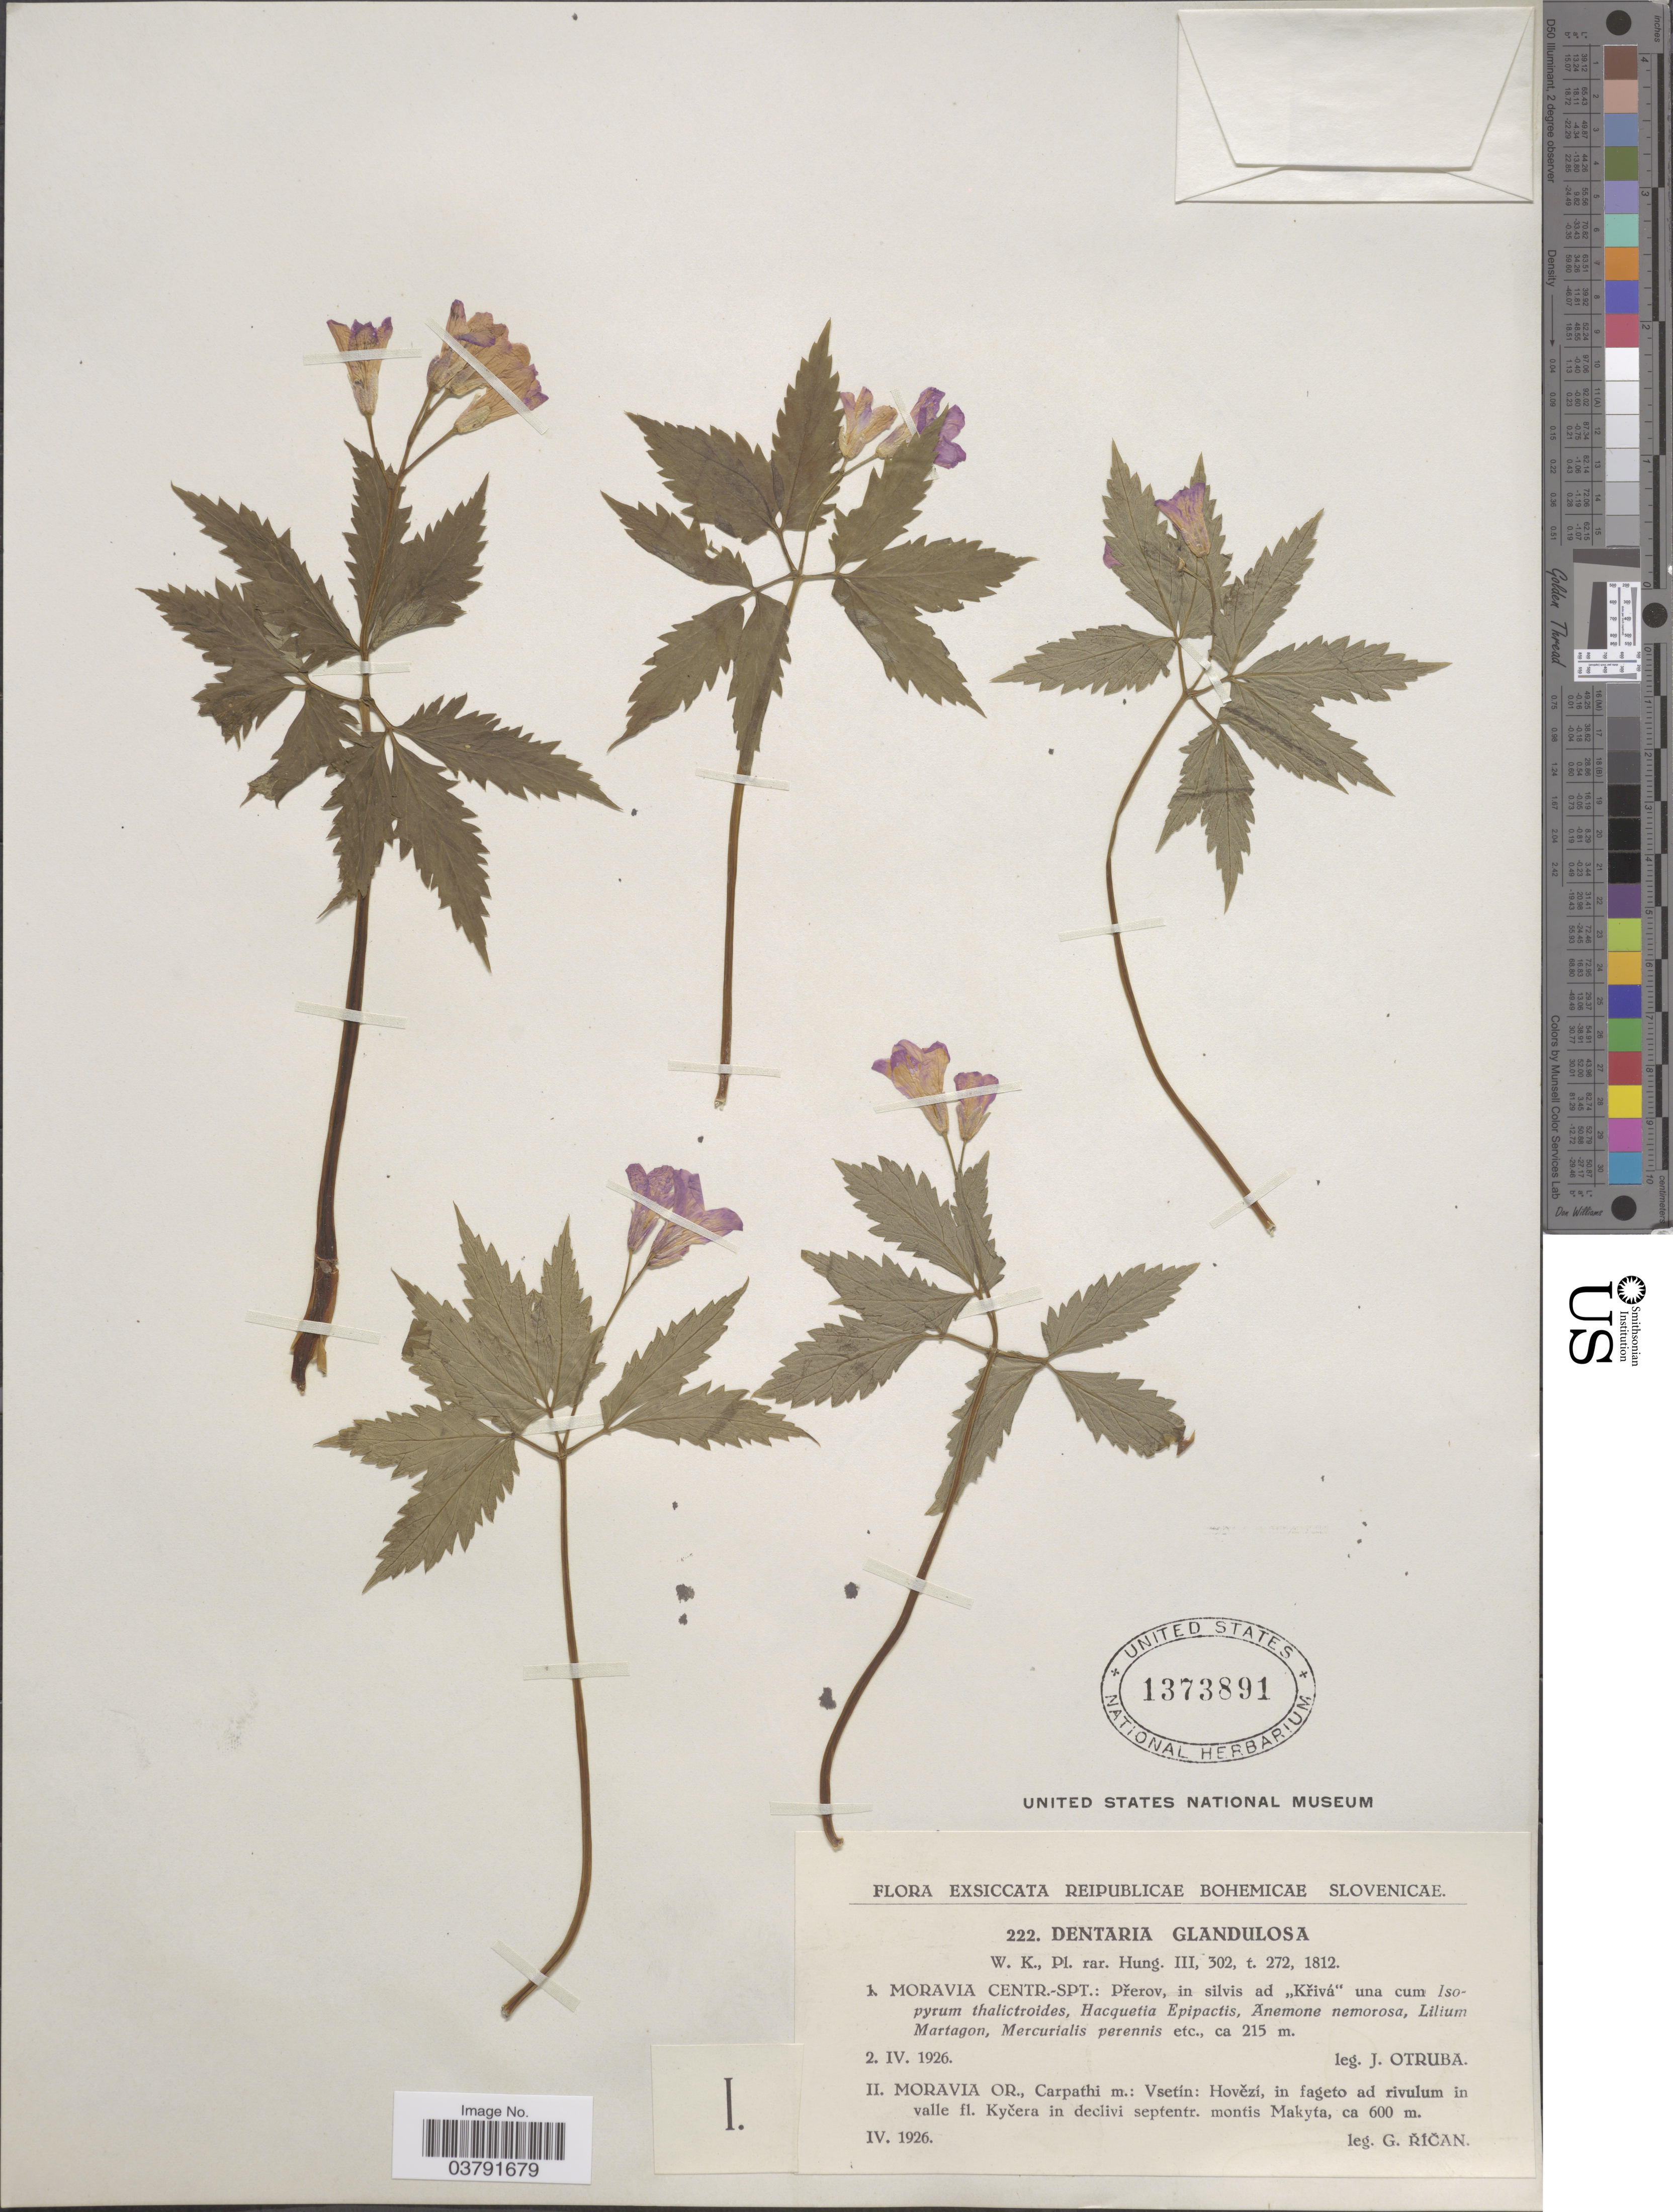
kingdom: Plantae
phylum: Tracheophyta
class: Magnoliopsida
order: Brassicales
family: Brassicaceae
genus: Dentaria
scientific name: Dentaria glandulosa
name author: Waldst. & Kit.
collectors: J. Otruba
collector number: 222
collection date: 1926-04-02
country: Czechia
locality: Reipublicae Bohemicae Slovenicae. Moravia Centr.-Spt.: Přerov, in silvis ad "Křiva" una cum isopyrum thalictroides, Hacquetia Epipactis, Ãnemone nemorosa, Lilium Martagon, Merculialis perennis etc.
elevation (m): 215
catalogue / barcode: US 1373891